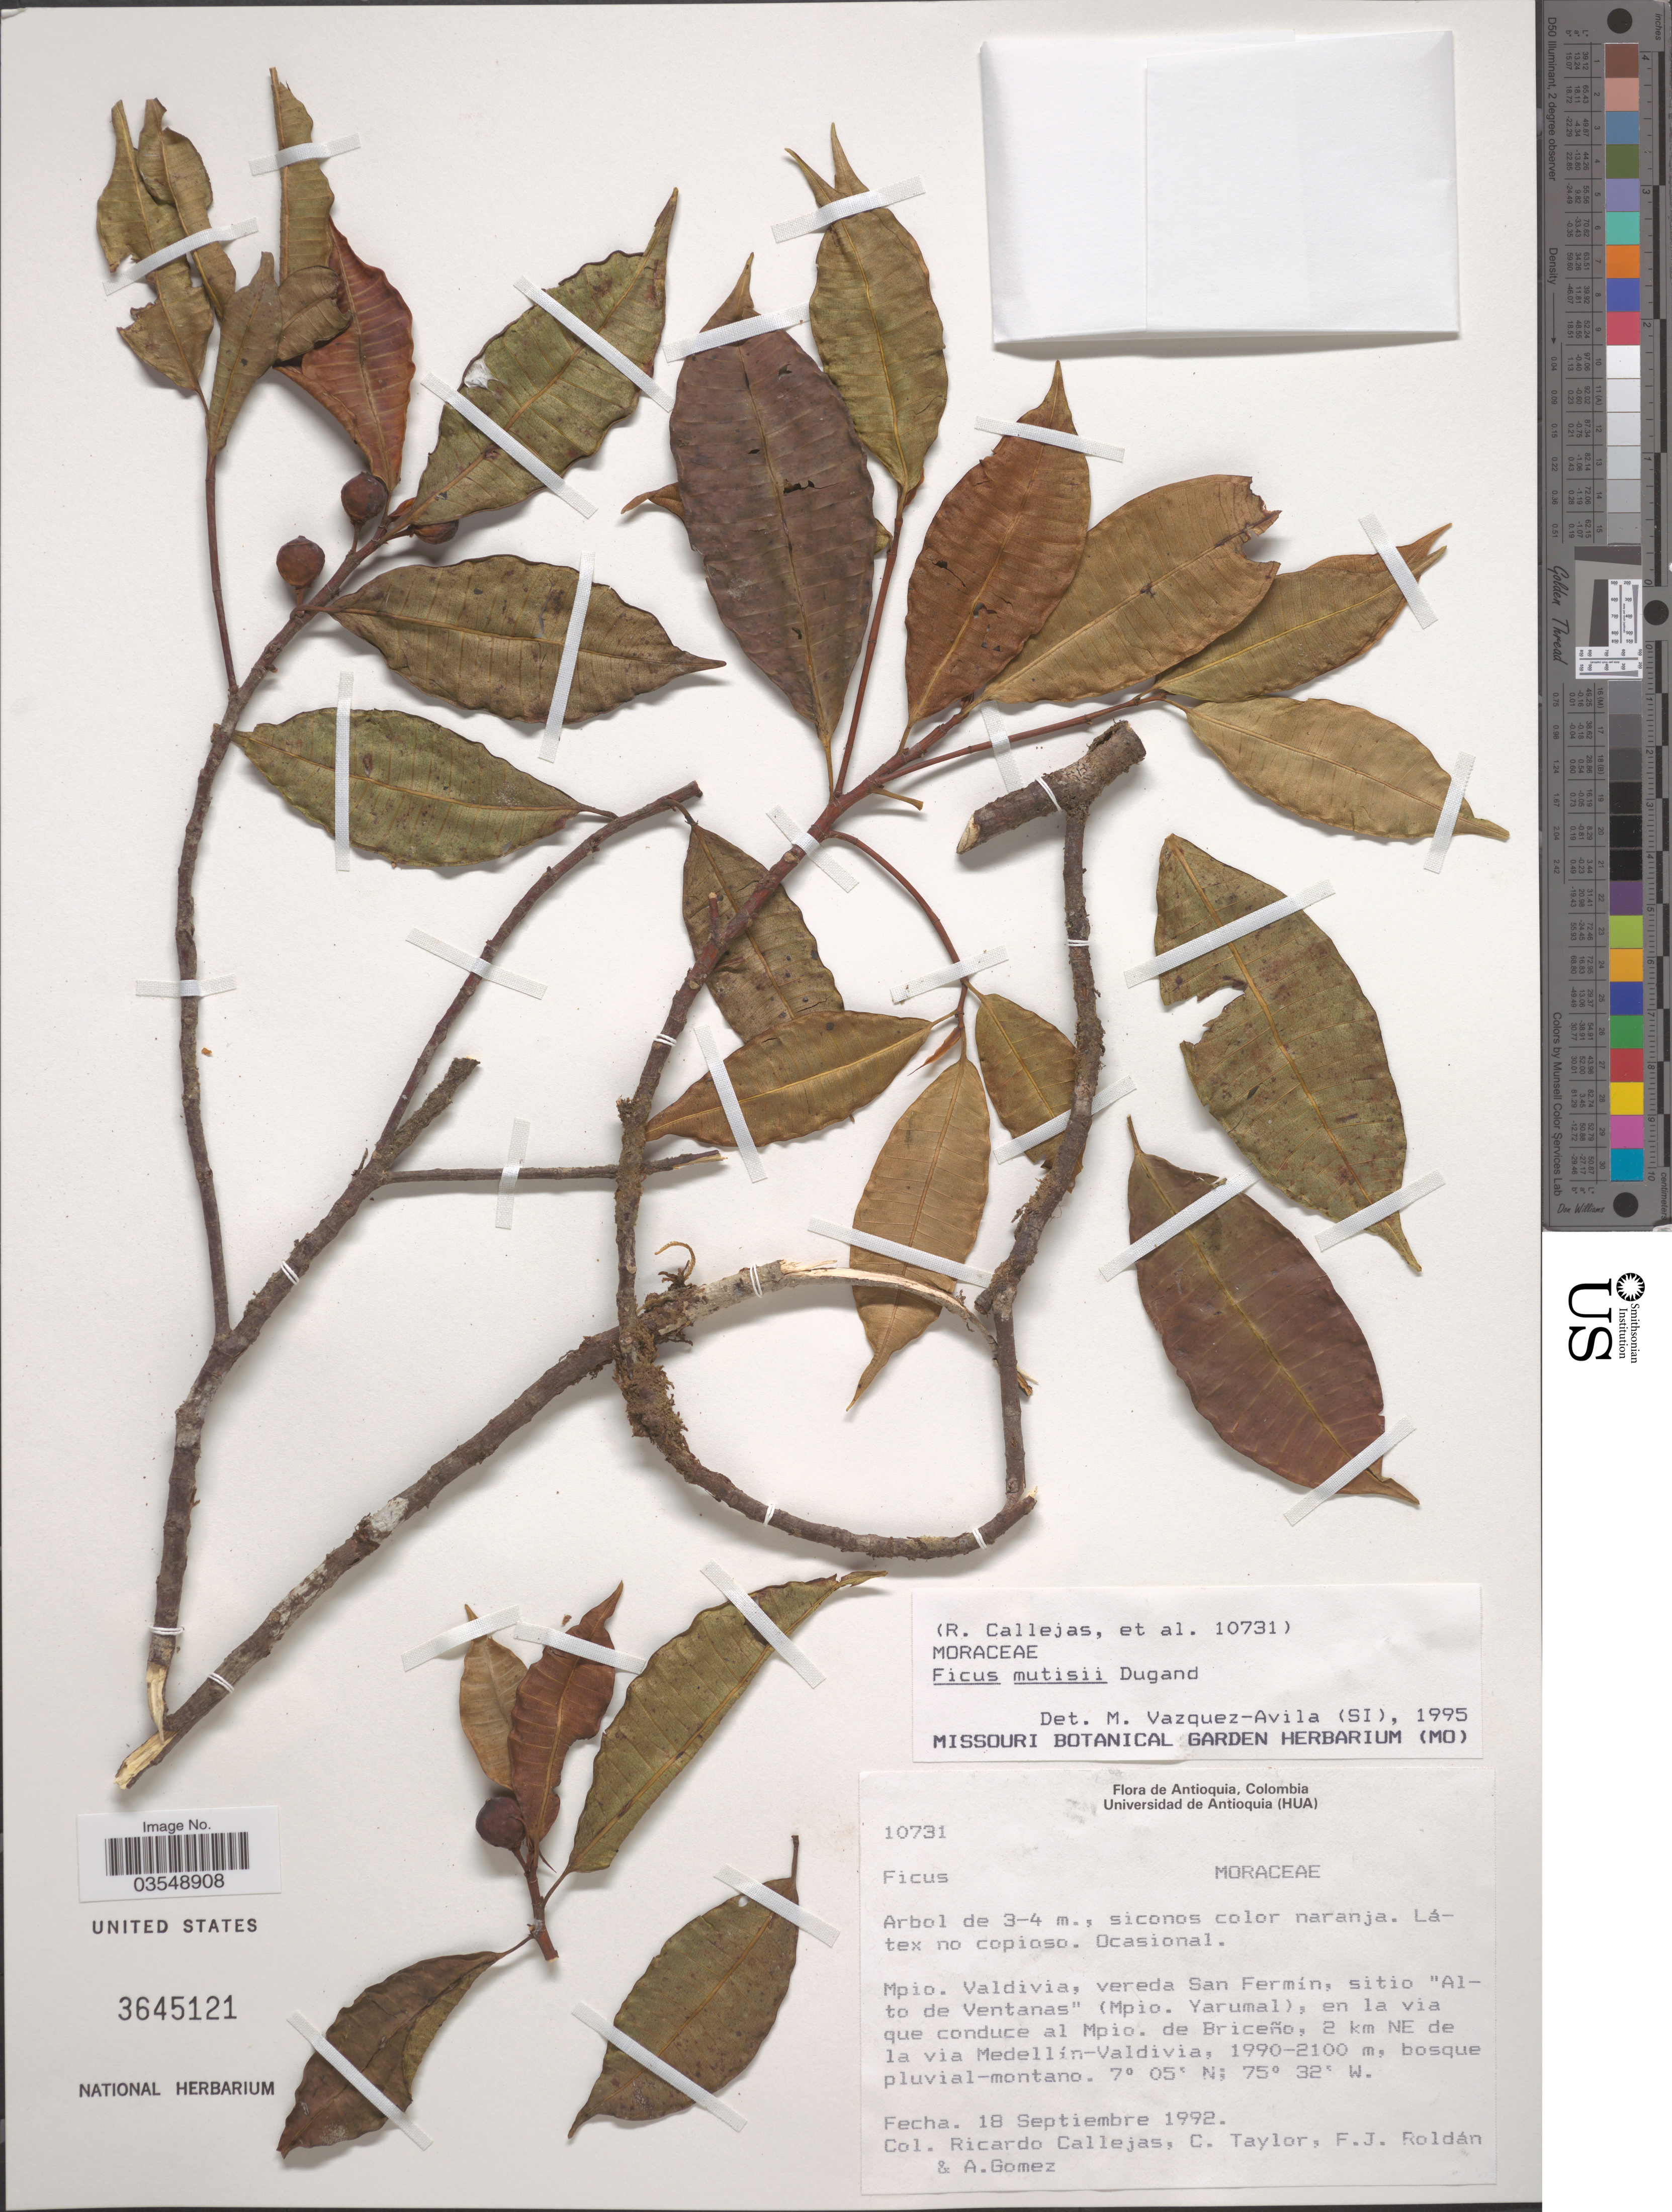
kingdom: Plantae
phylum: Tracheophyta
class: Magnoliopsida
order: Rosales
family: Moraceae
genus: Ficus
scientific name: Ficus mutisii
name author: Dugand G.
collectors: R. Callejas, C. Taylor, F. J. Roldán & A. Gomez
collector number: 10731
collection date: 1992-09-18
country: Colombia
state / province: Antioquia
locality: Mpio. Valdivia, vereda San Fermin, sitio 'Alto de Ventanas' (Mpio. Yarumal), en la via que conduce al Mpio. de Briceño, 2 km NE de la via Medellín-Valdivia.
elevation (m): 1990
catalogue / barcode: US 3645121